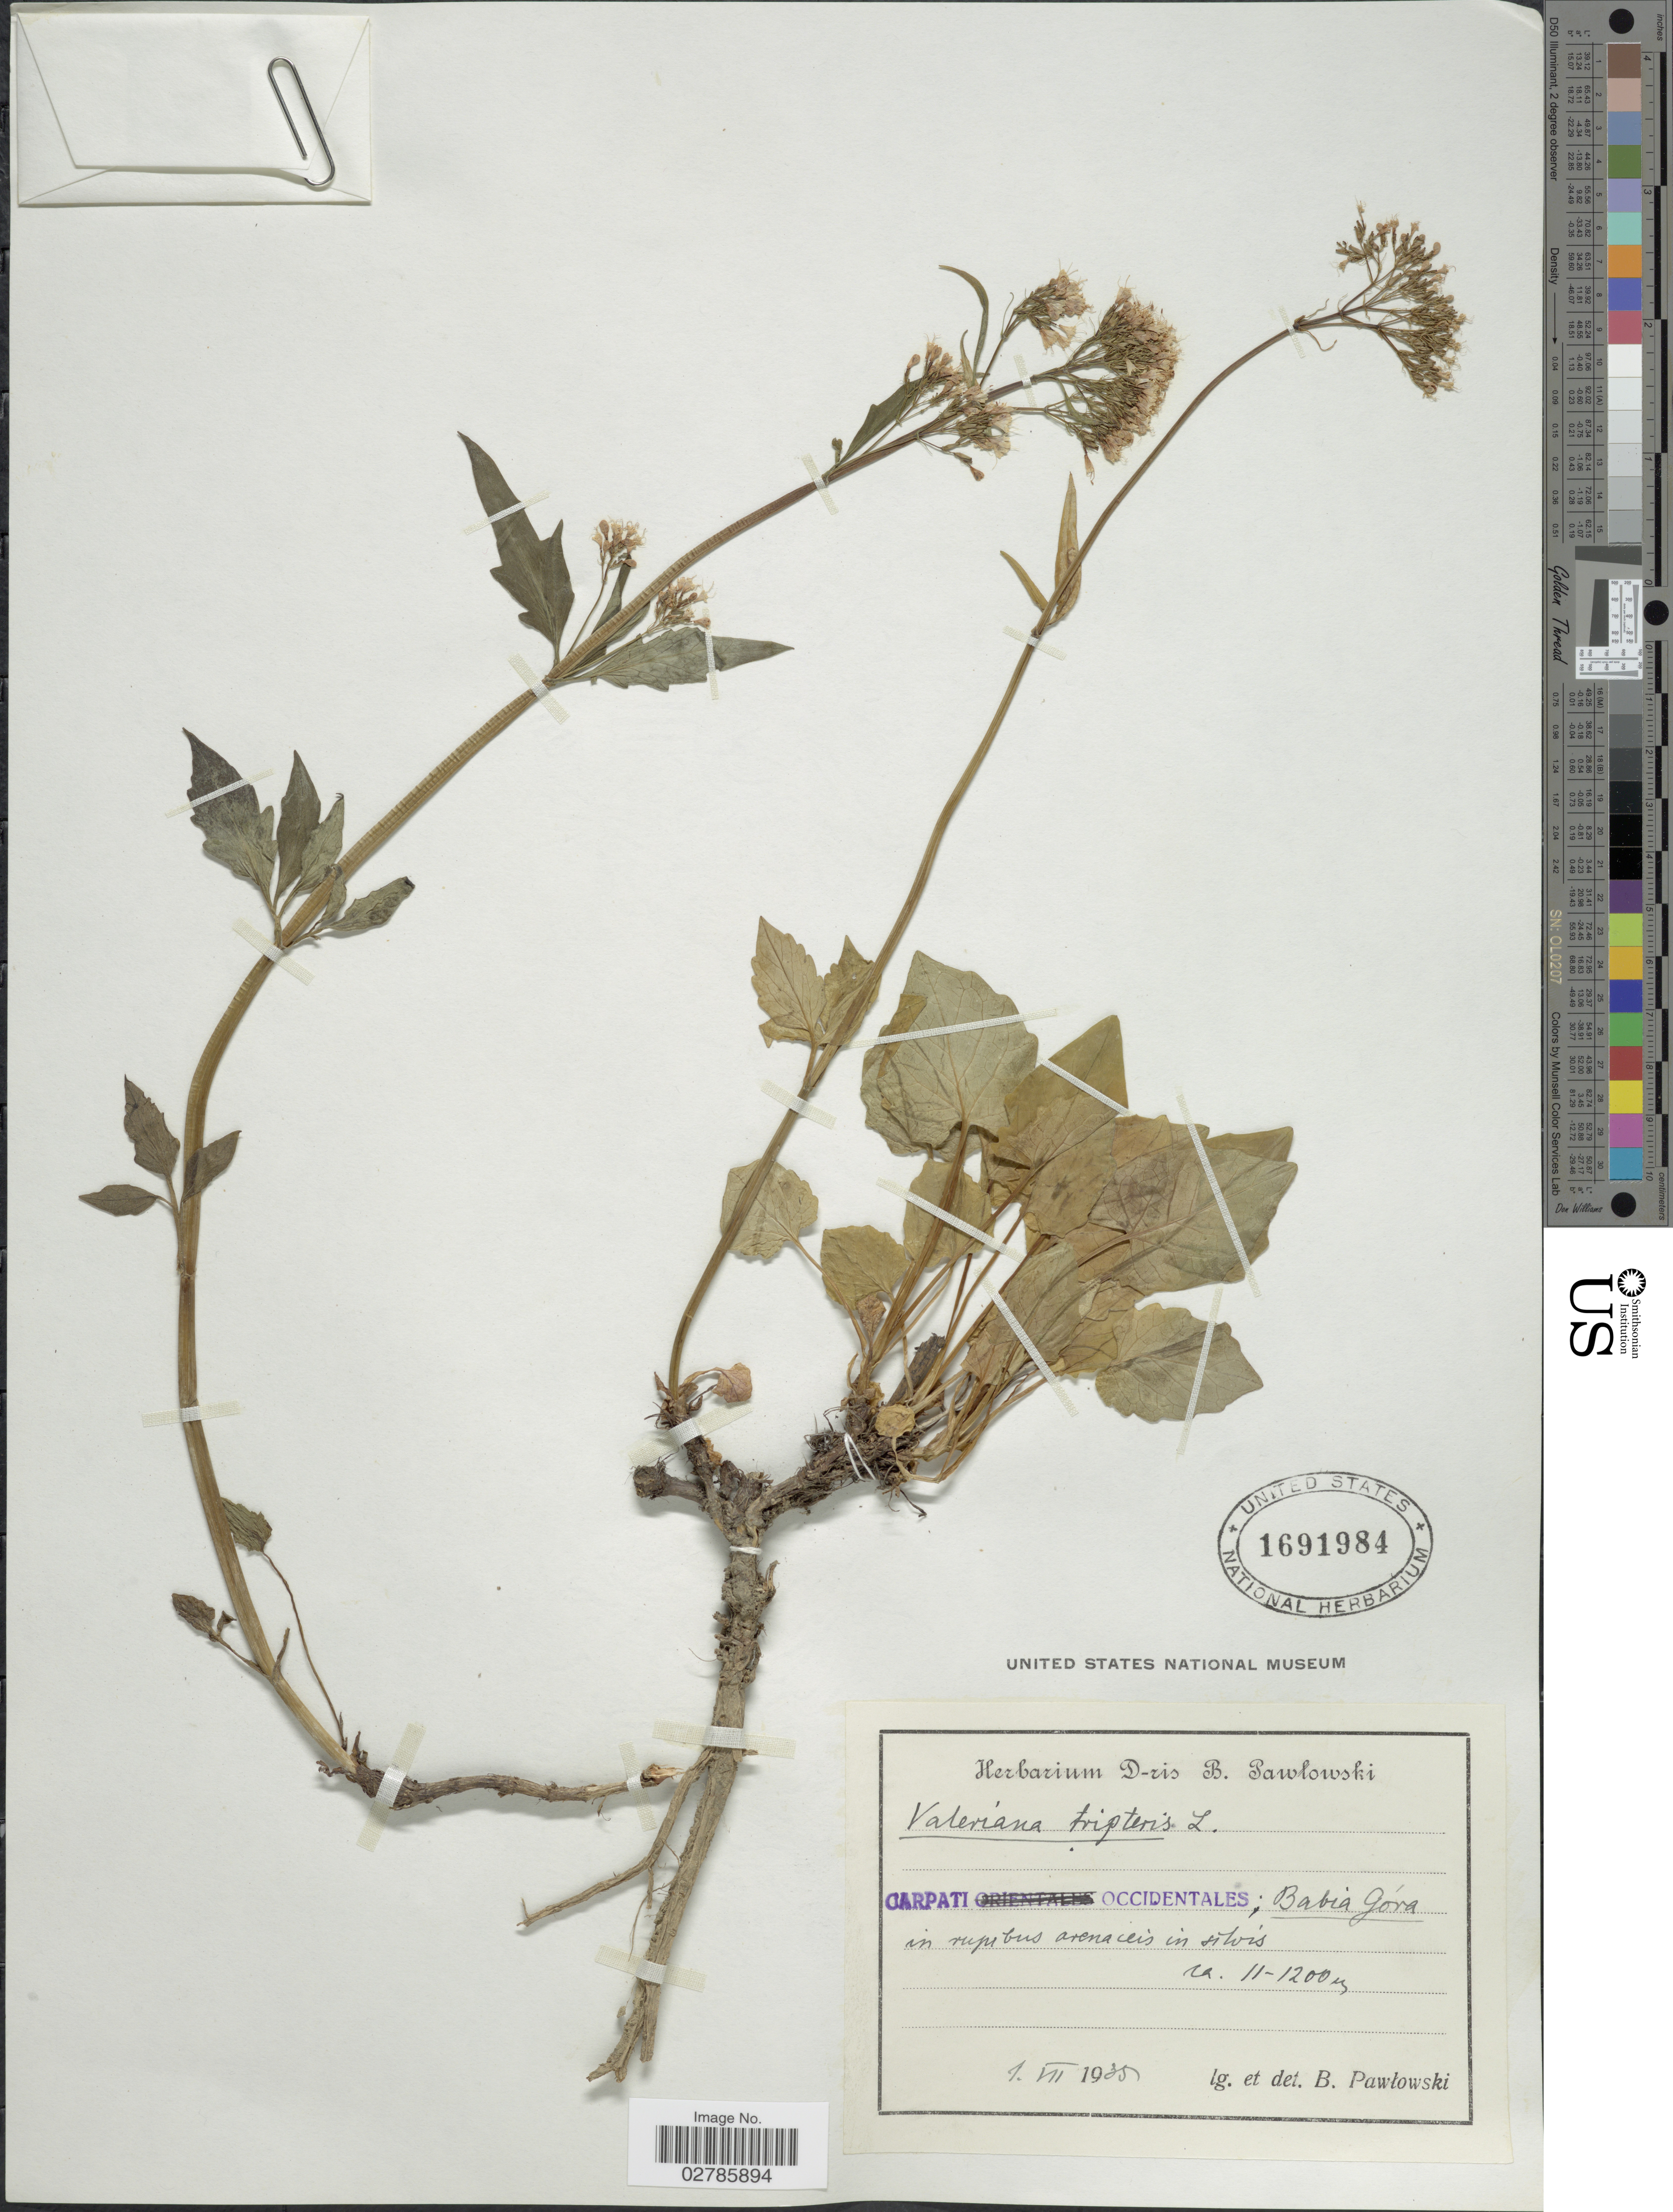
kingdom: Plantae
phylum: Tracheophyta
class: Magnoliopsida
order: Dipsacales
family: Caprifoliaceae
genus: Valeriana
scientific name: Valeriana tripteris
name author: L.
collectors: B. Pawlowski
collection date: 1935-07-01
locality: Carpati Occidentalis; Babia Góra in rupibus arena ceis in silvis.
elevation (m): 1100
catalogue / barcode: US 1691984